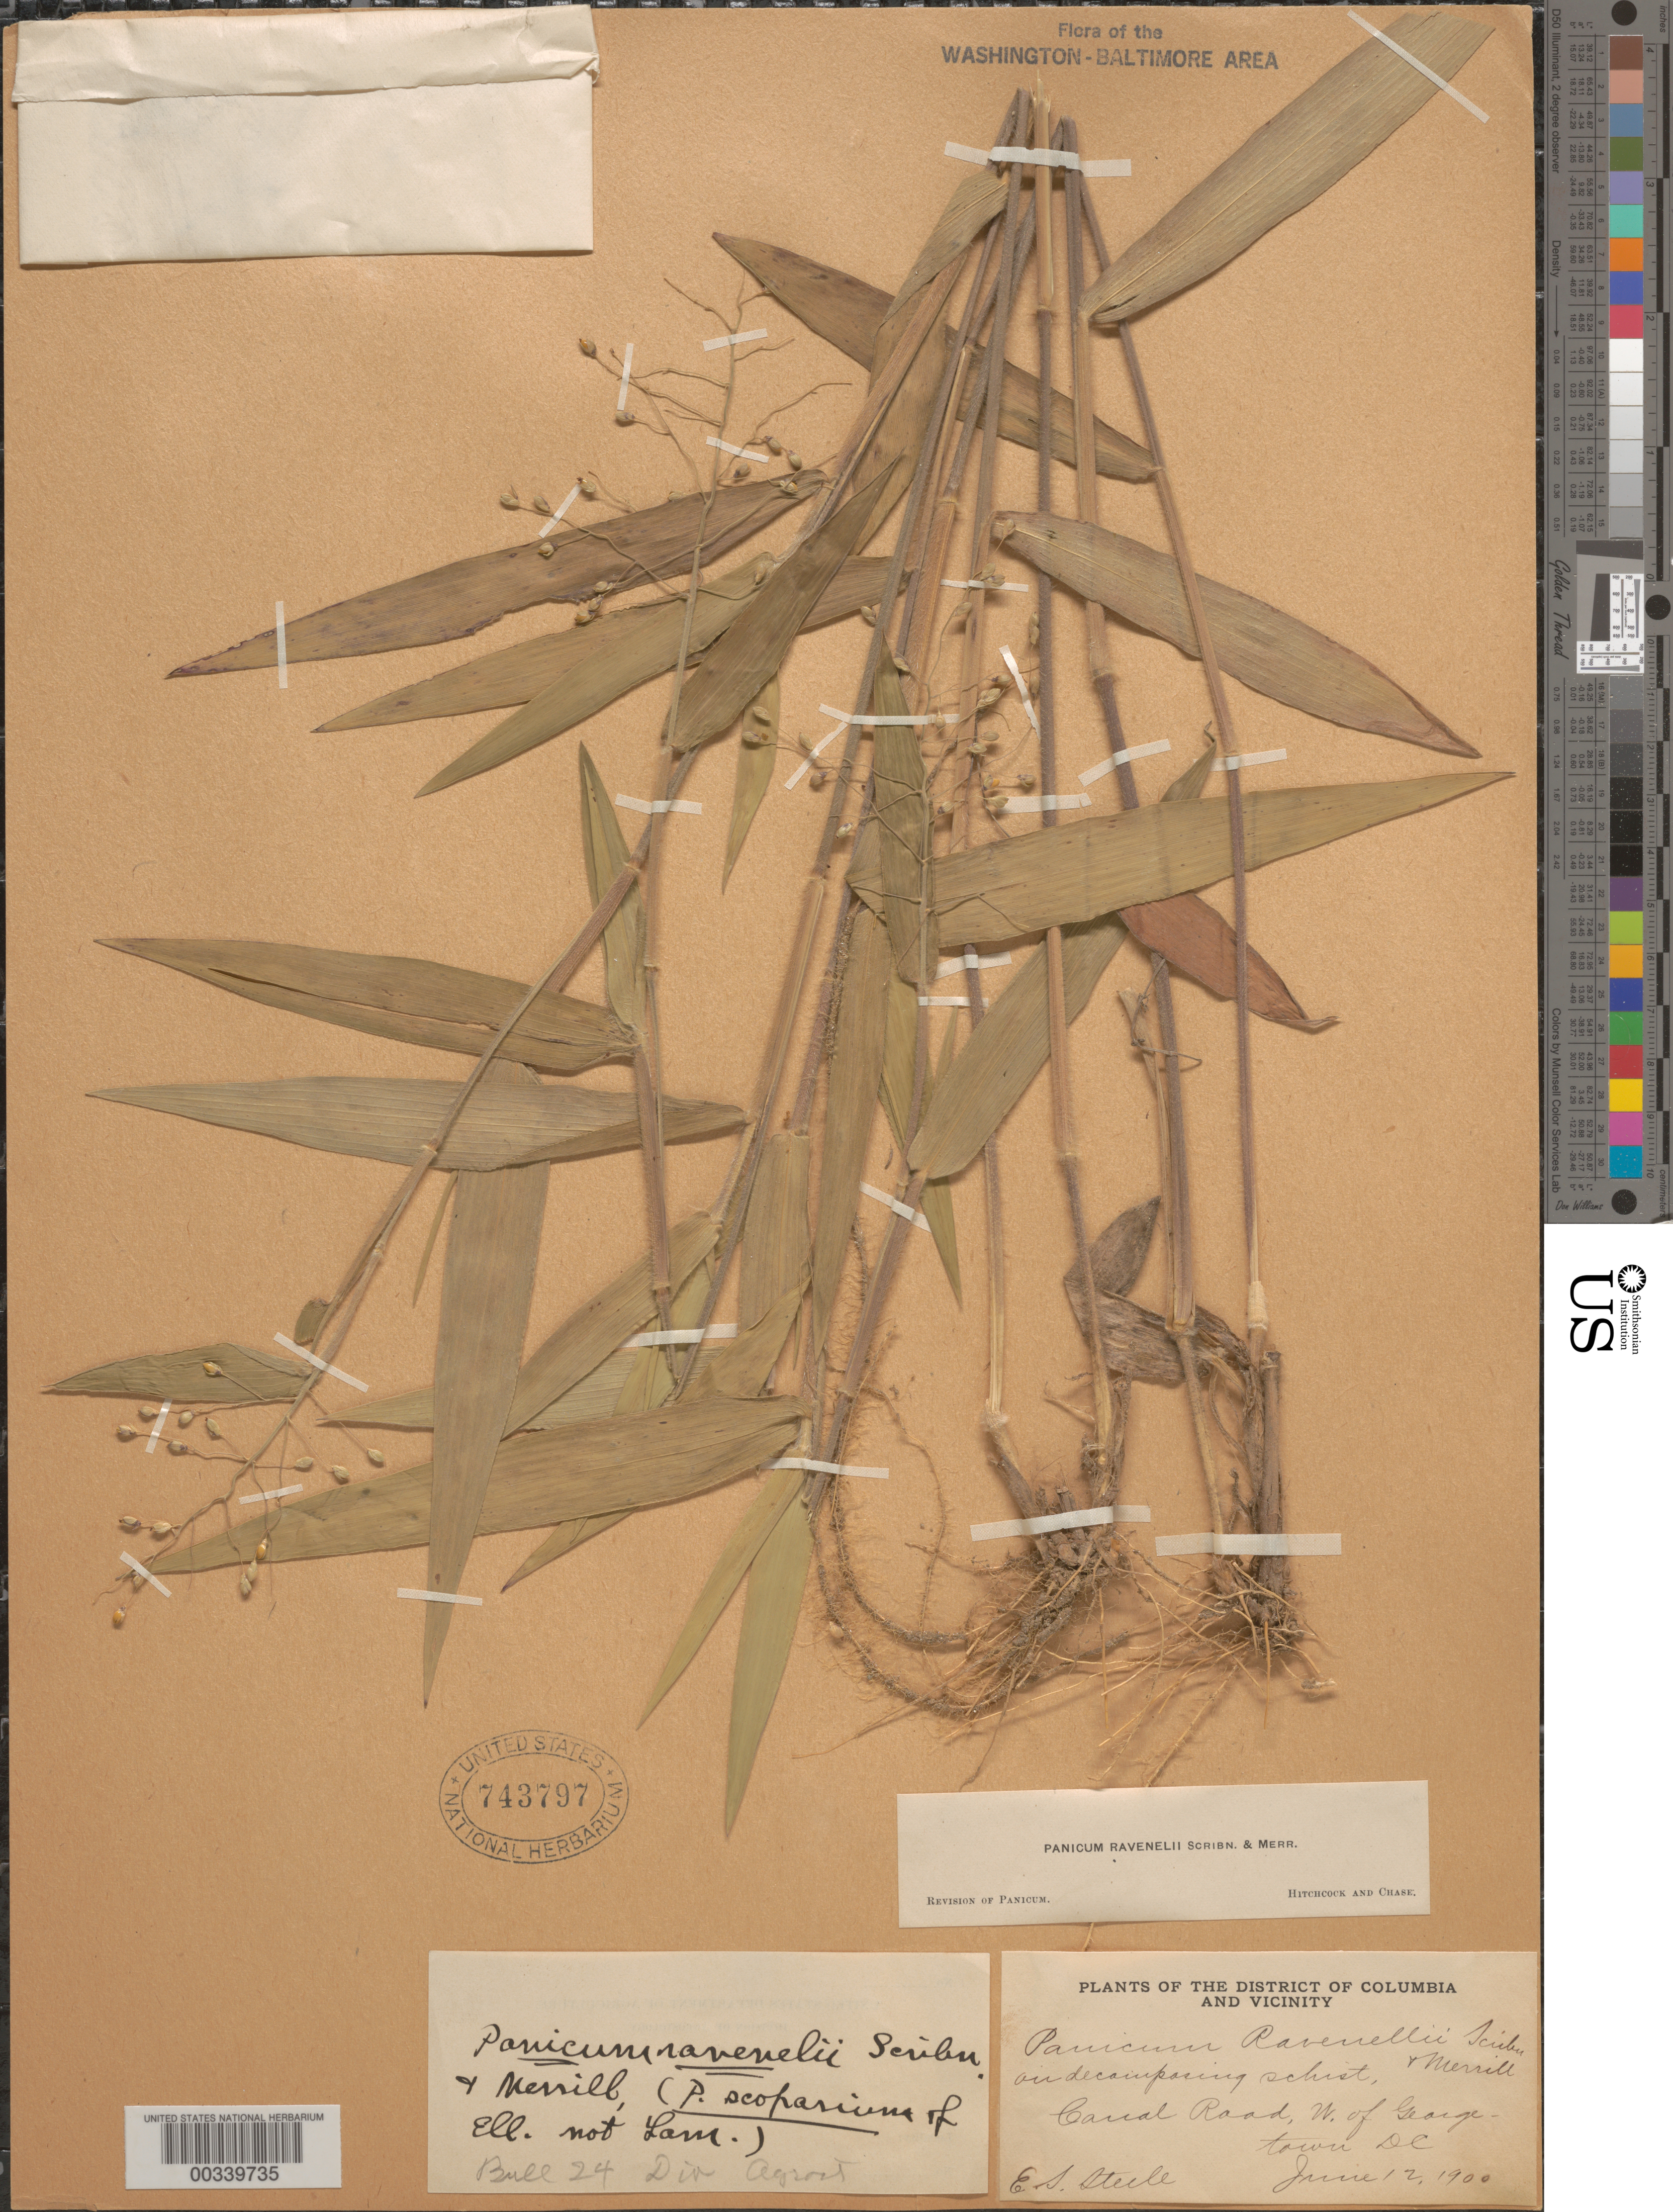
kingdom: Plantae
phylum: Tracheophyta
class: Liliopsida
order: Poales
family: Poaceae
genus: Dichanthelium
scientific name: Dichanthelium ravenelii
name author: (Scribn. & Merr.) Gould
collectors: E. Steele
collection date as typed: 12 Jun 1900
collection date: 1900-06-12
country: United States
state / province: District of Columbia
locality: Canal Road, W of Georgetown C. and O. Canal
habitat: On decomposing schist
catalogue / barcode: US 743797